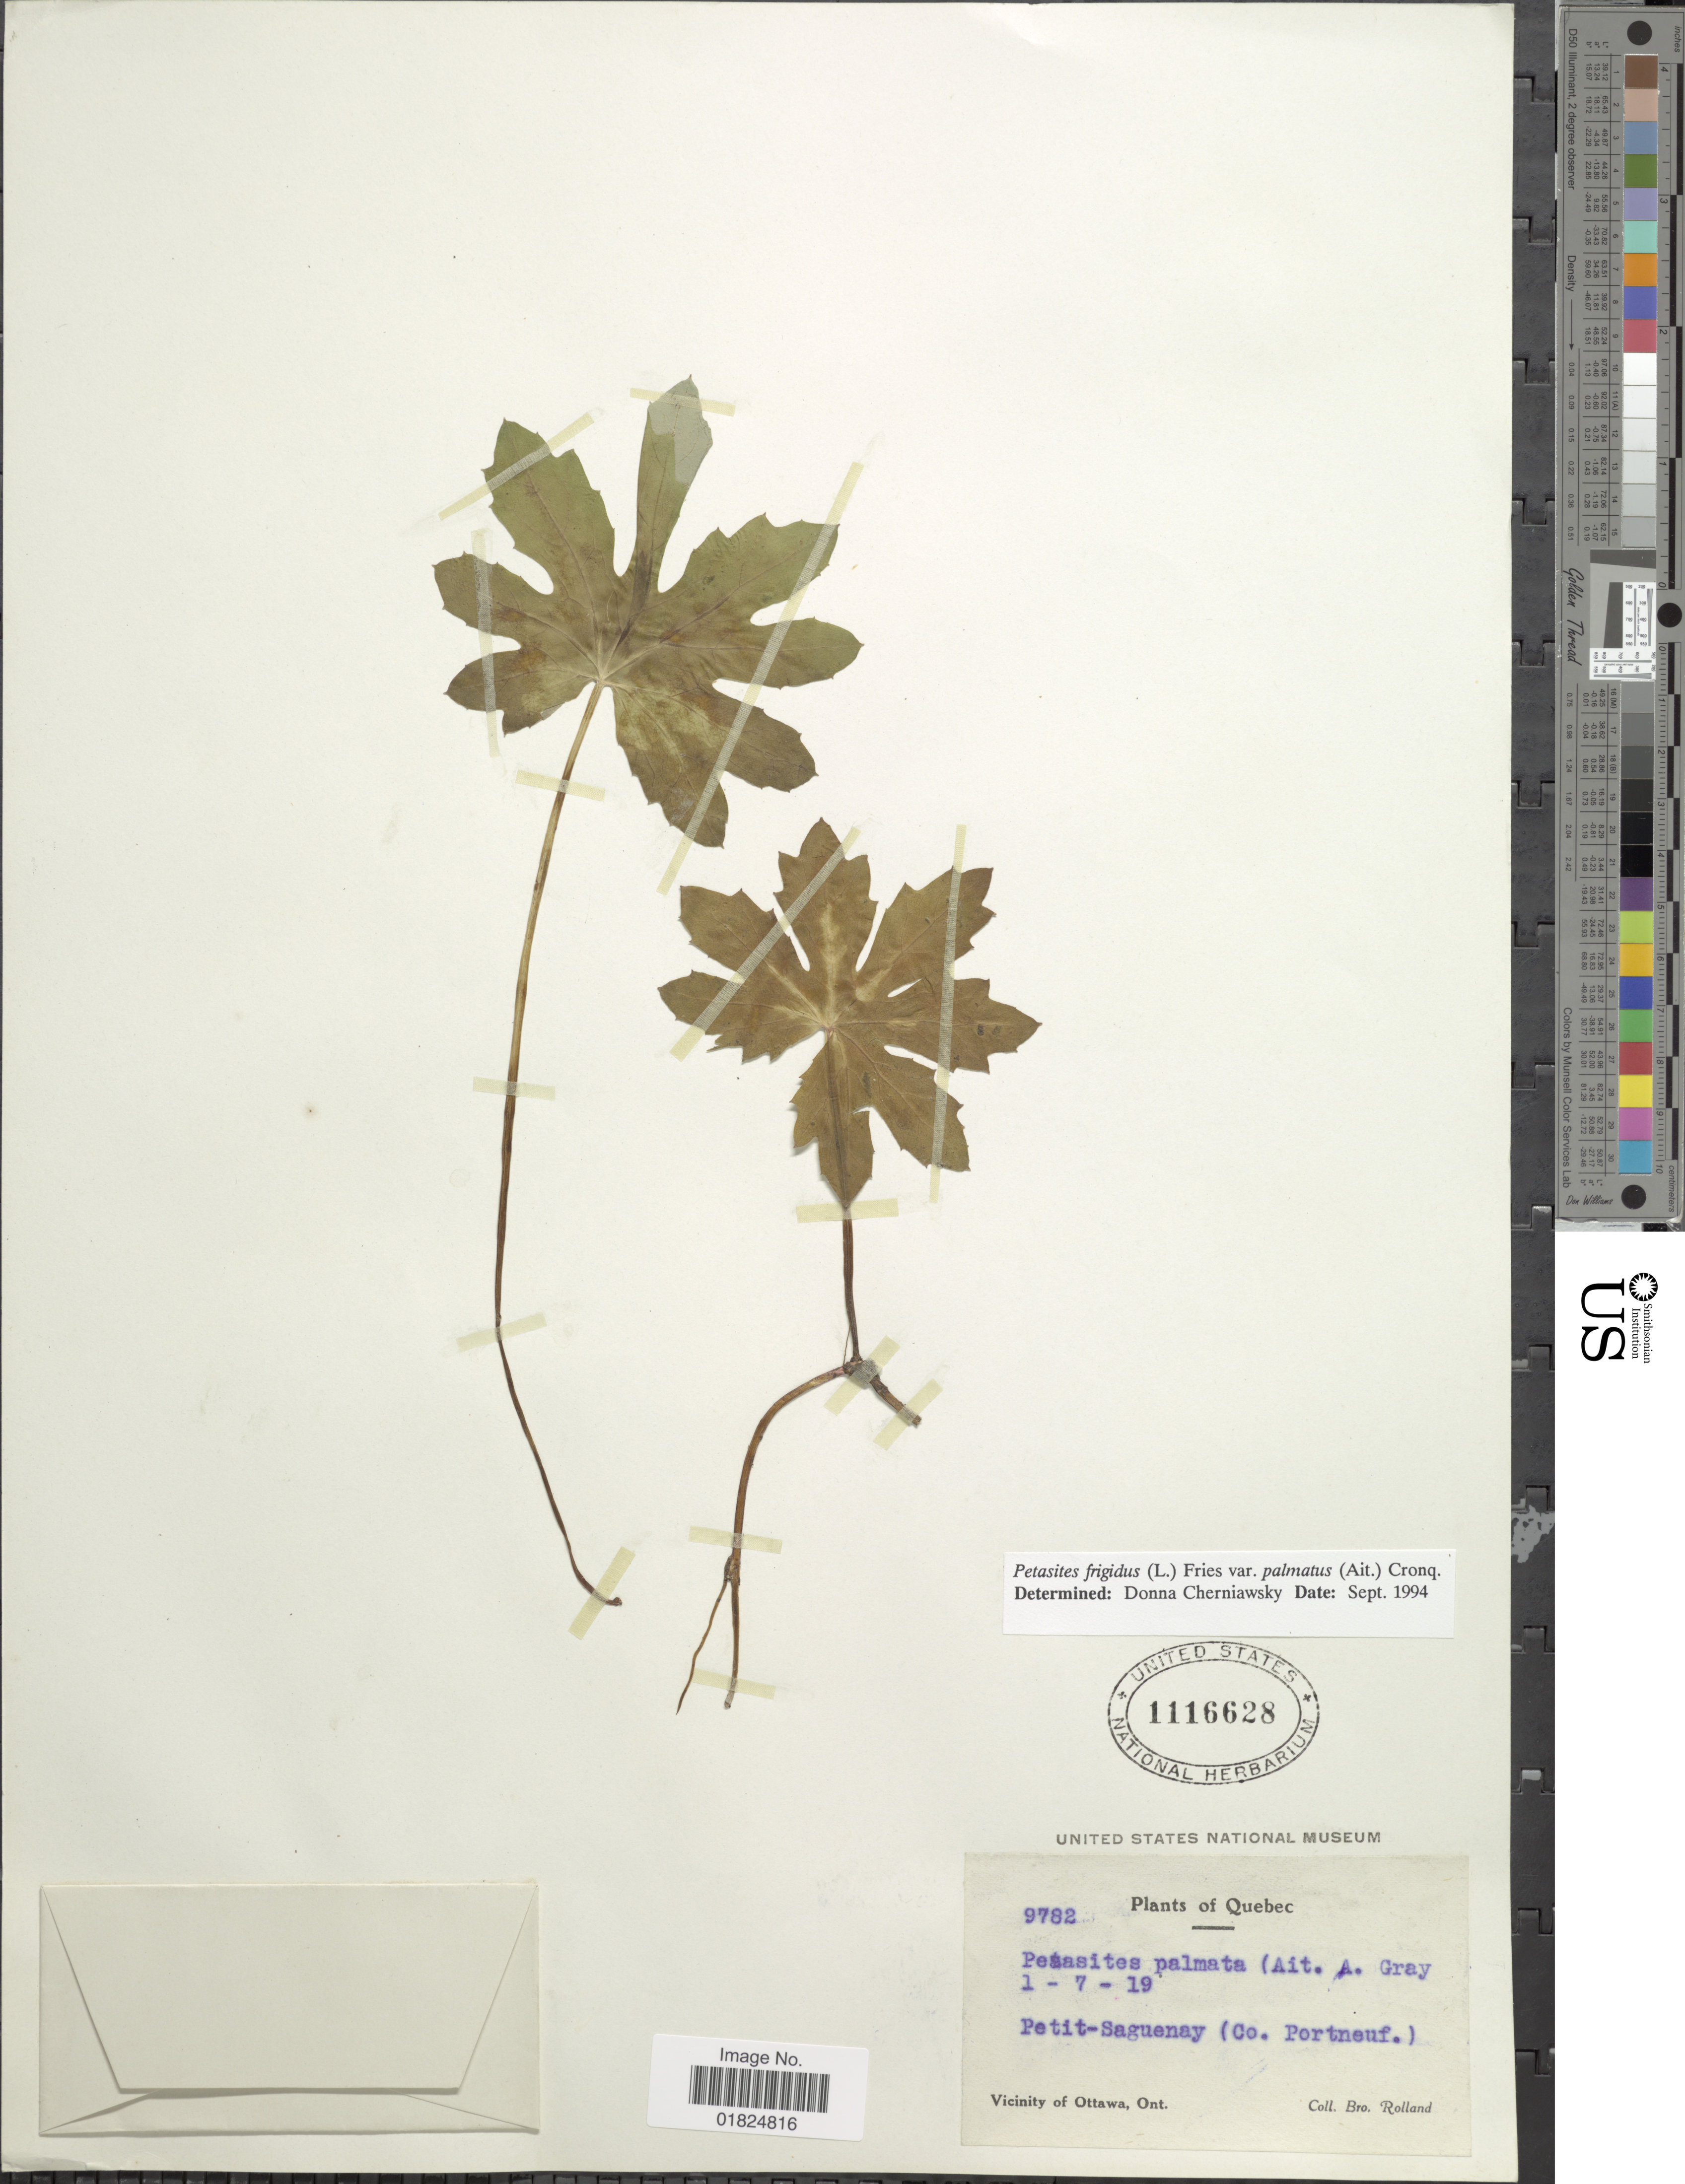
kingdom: Plantae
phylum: Tracheophyta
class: Magnoliopsida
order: Asterales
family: Asteraceae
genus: Petasites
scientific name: Petasites frigidus var. palmatus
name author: (Aiton) Cody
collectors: B. Rolland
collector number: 9782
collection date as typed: Transcribed d/m/y: 1/7/19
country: Canada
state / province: Quebec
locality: Quebec. Petit-Saguenay (Co. Portneuf)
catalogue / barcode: US 1116628